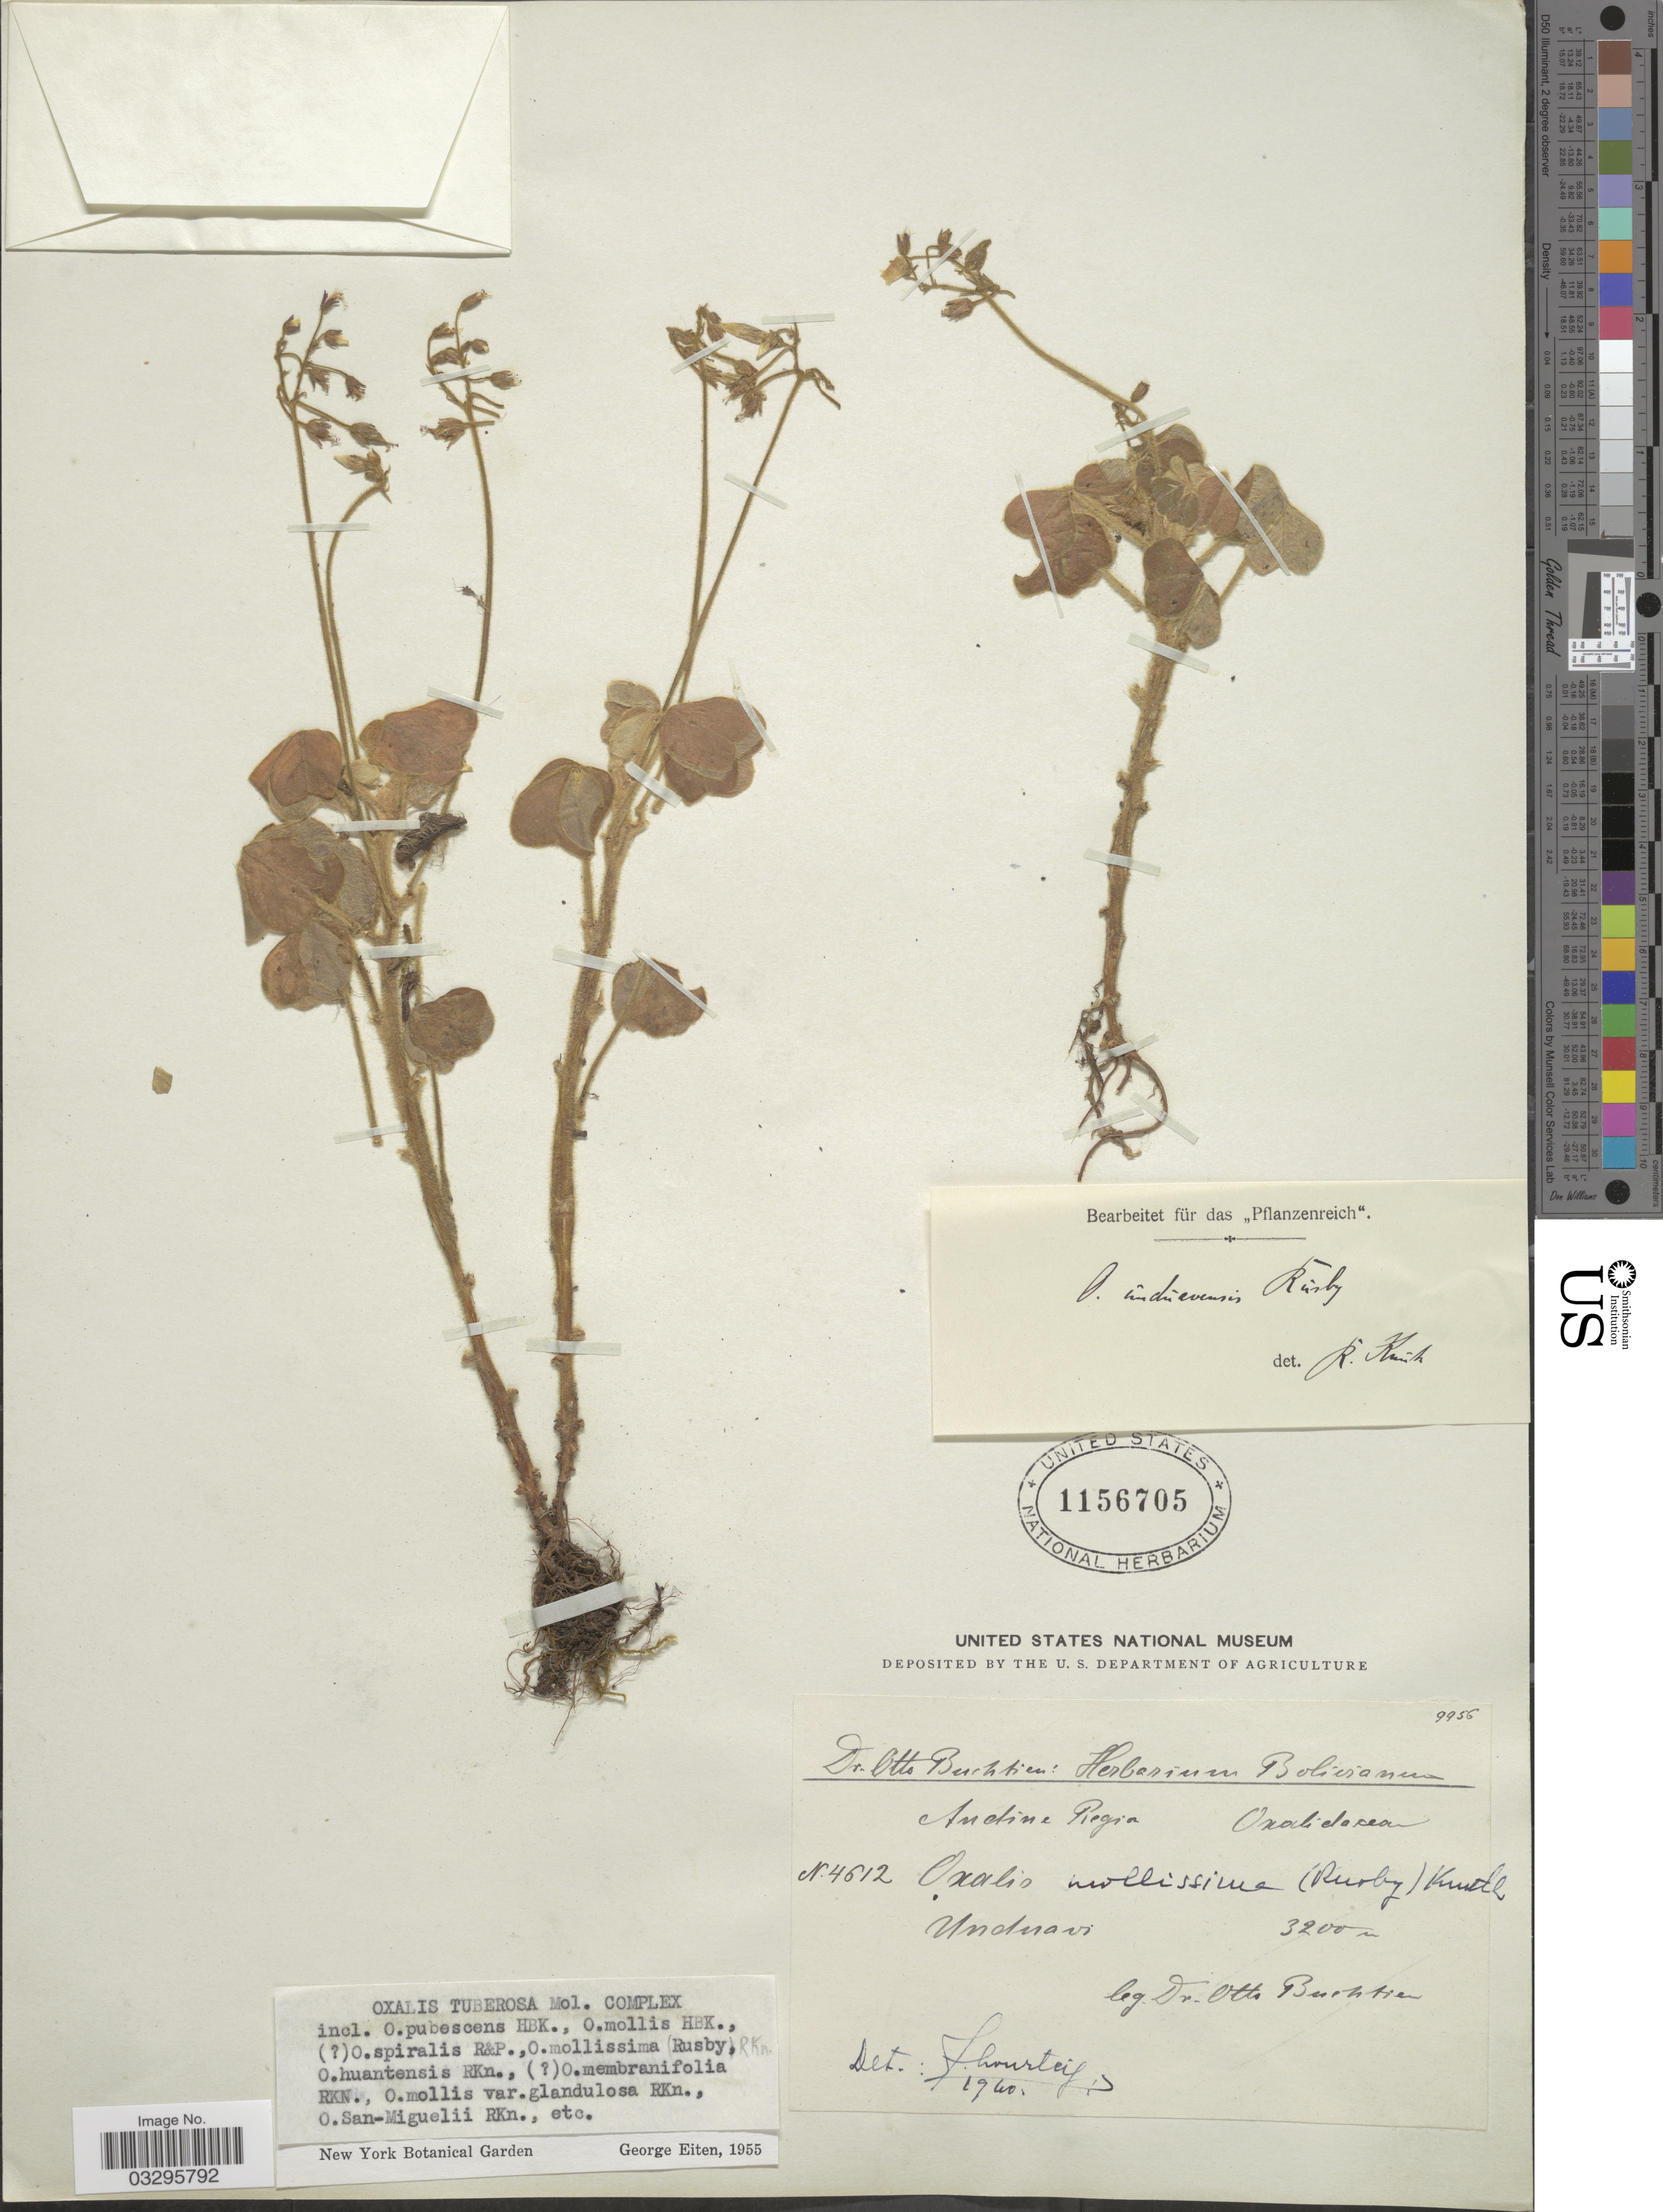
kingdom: Plantae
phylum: Tracheophyta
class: Magnoliopsida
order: Oxalidales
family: Oxalidaceae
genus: Oxalis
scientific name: Oxalis mollissima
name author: (Rusby) R. Knuth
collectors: O. Buchtien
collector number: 4612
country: Bolivia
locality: Andine Region. Unduavi.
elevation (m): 3200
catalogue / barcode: US 1156705